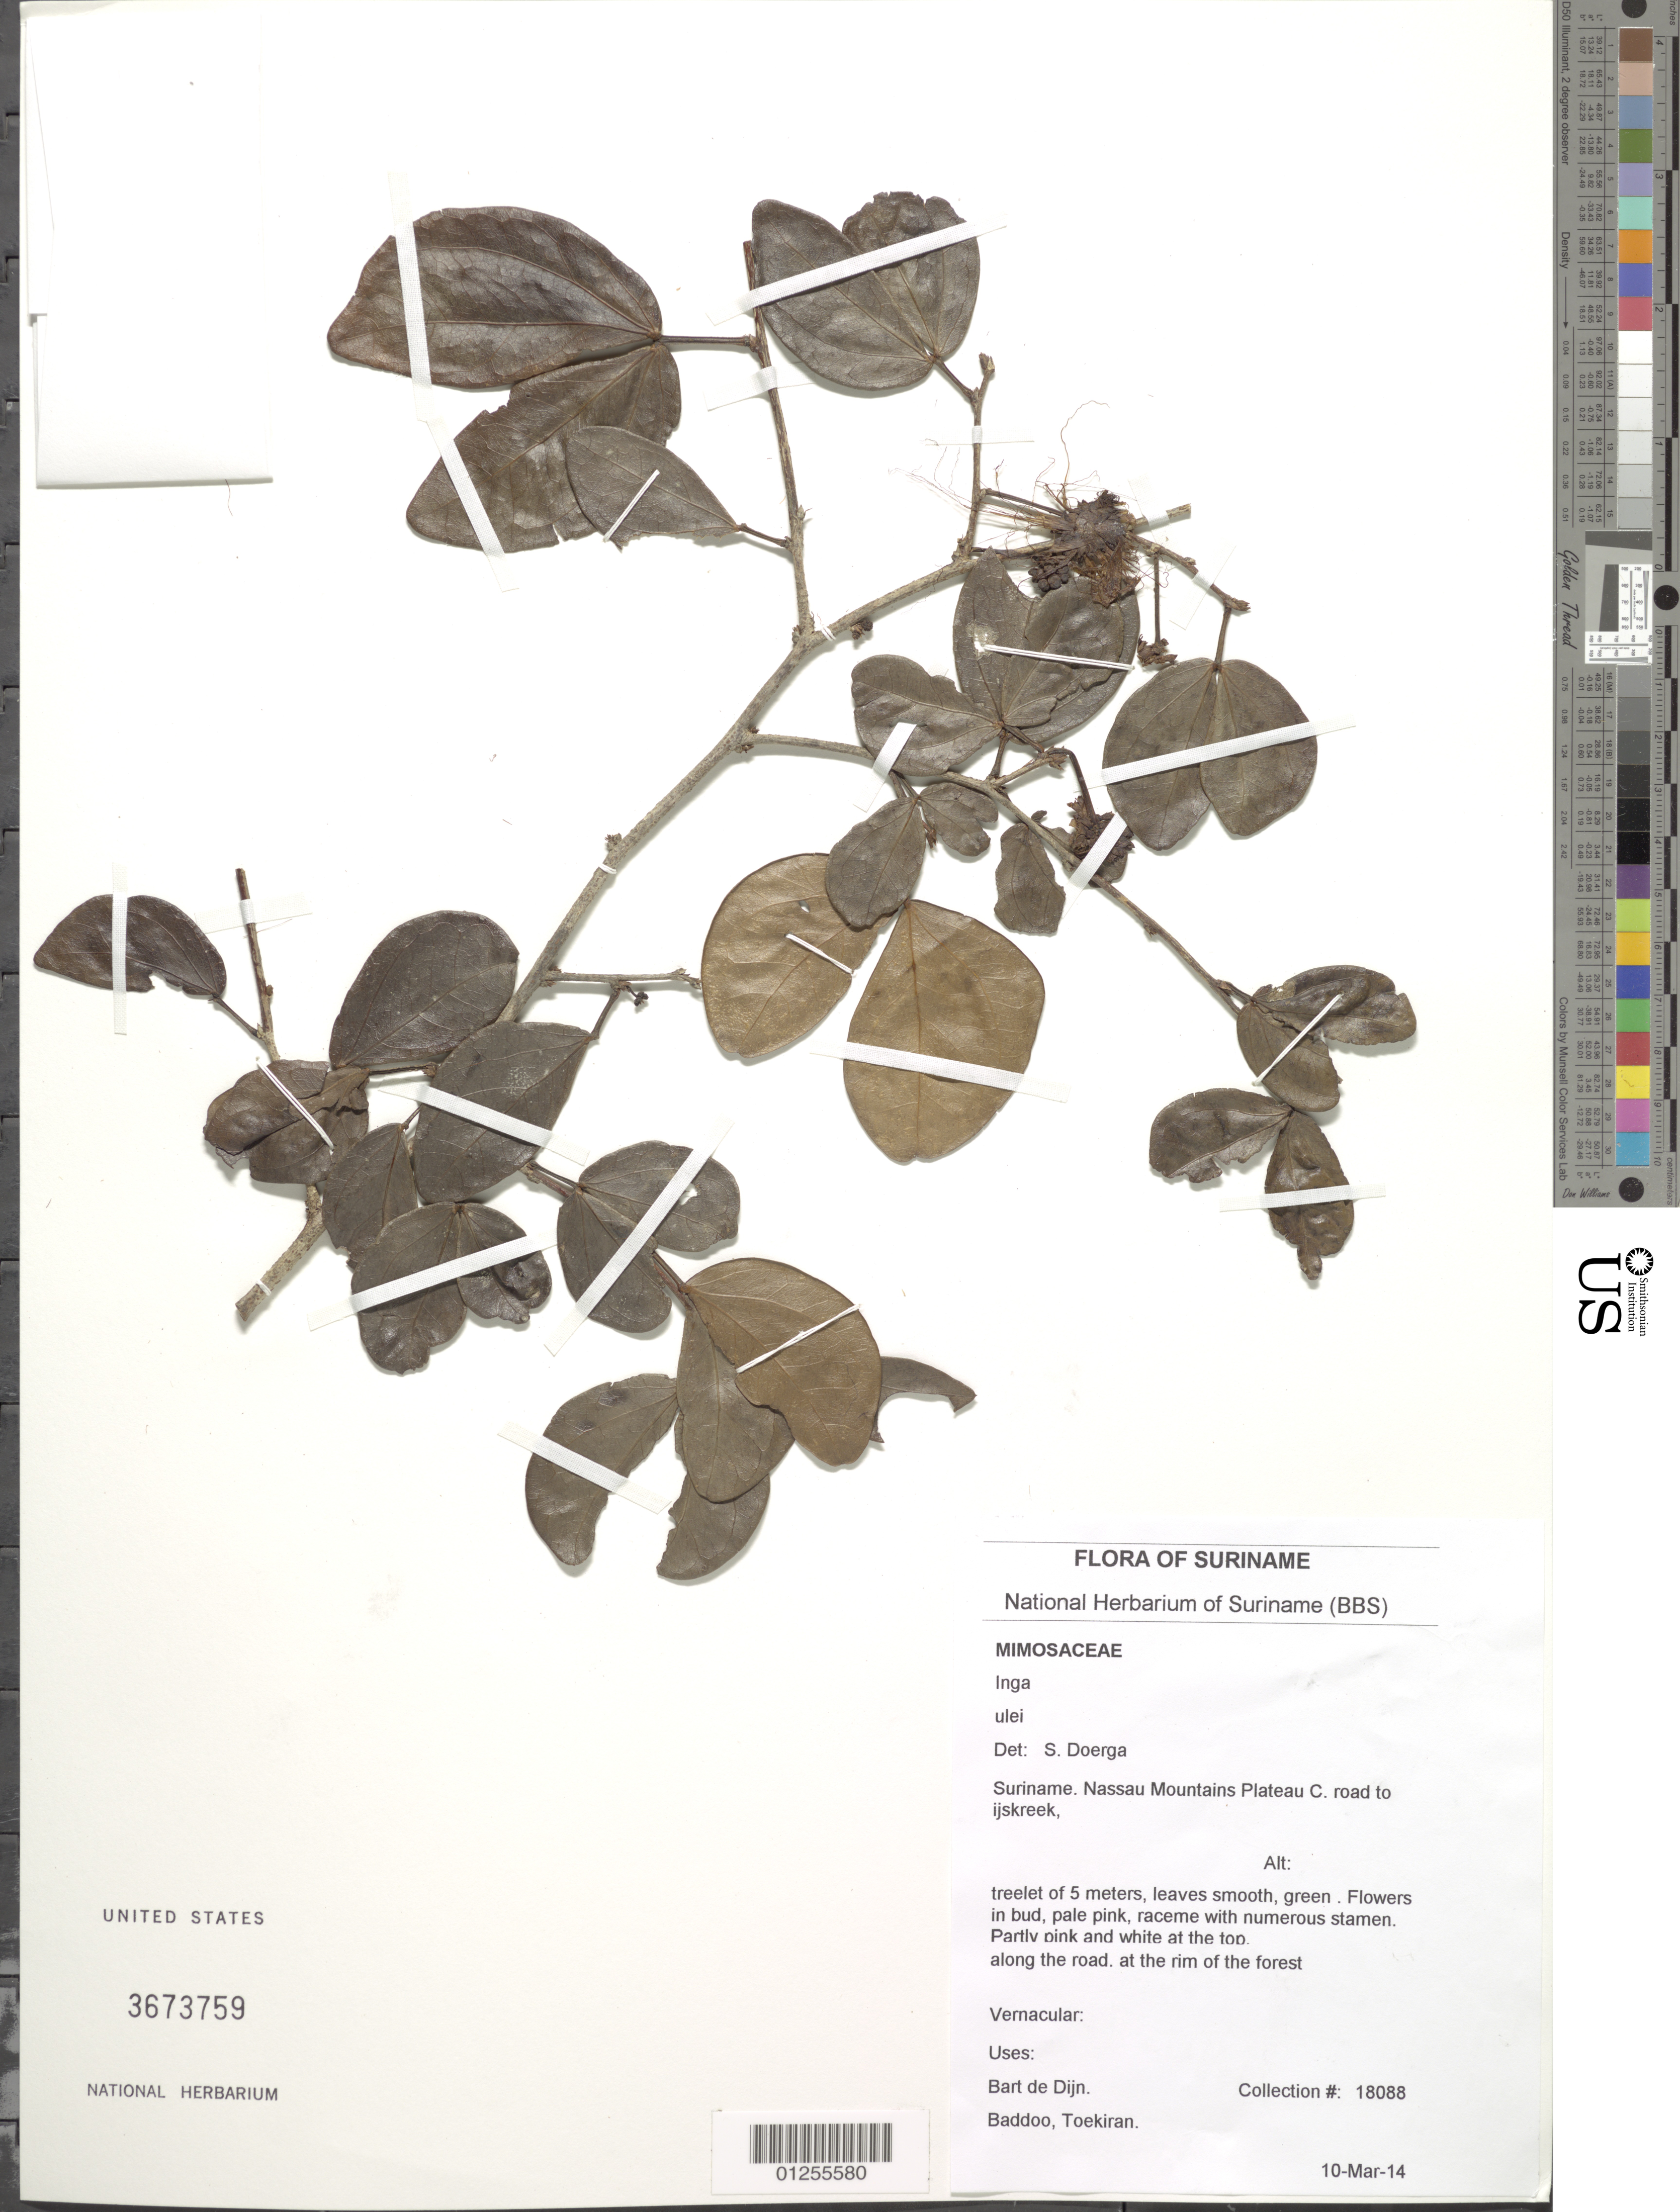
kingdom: Plantae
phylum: Tracheophyta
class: Magnoliopsida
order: Fabales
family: Fabaceae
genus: Inga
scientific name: Inga ulei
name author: Harms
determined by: Doerga, S.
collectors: B. de Dijn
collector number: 18088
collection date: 2010-03-14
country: Suriname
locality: Nassau Mountains Plateau C, road to ijskreek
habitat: Along the road, at the rim of the forest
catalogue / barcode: US 3673759